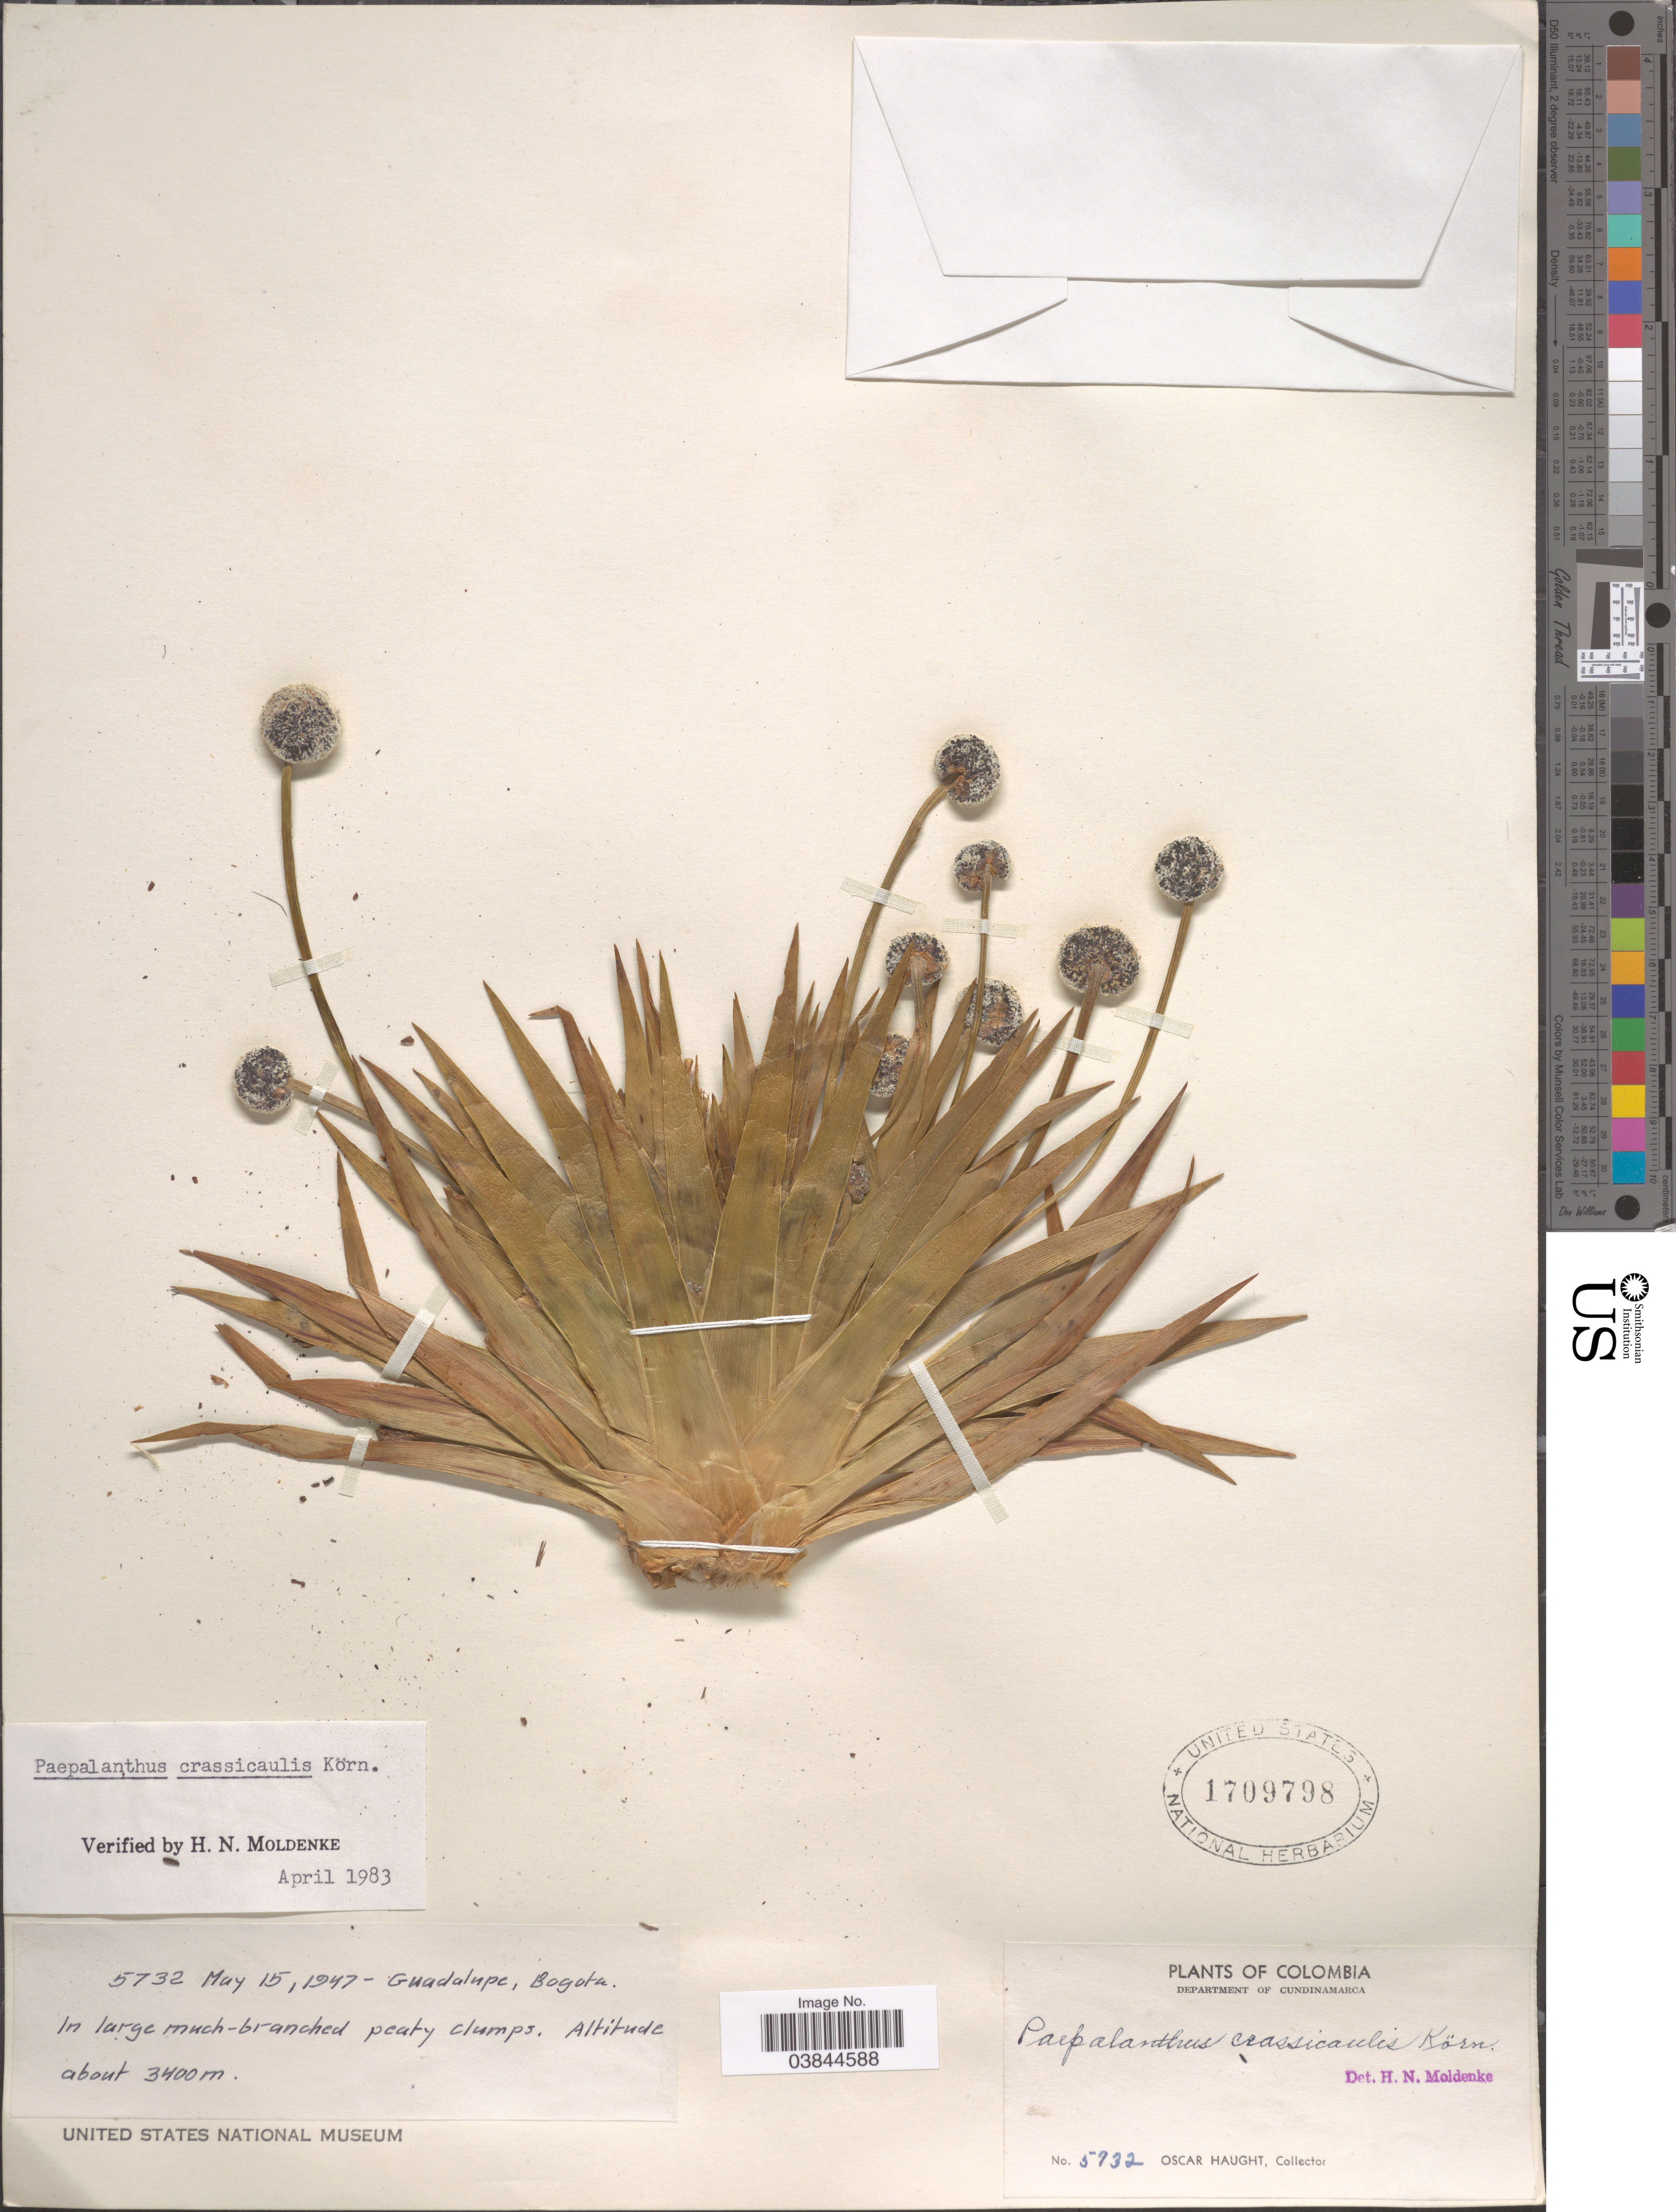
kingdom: Plantae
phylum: Tracheophyta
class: Liliopsida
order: Poales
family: Eriocaulaceae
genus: Paepalanthus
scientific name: Paepalanthus alpinus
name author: Körn.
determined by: Sauthier, Laura Jeanne, (SPF), Universidade de Sao Paulo (BRAZIL)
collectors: O. Haught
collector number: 5732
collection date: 1947-05-15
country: Colombia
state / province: Cundinamarca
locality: Guadalupe, Bogota. Department of Cundinamarca.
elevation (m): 3400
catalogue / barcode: US 1709798